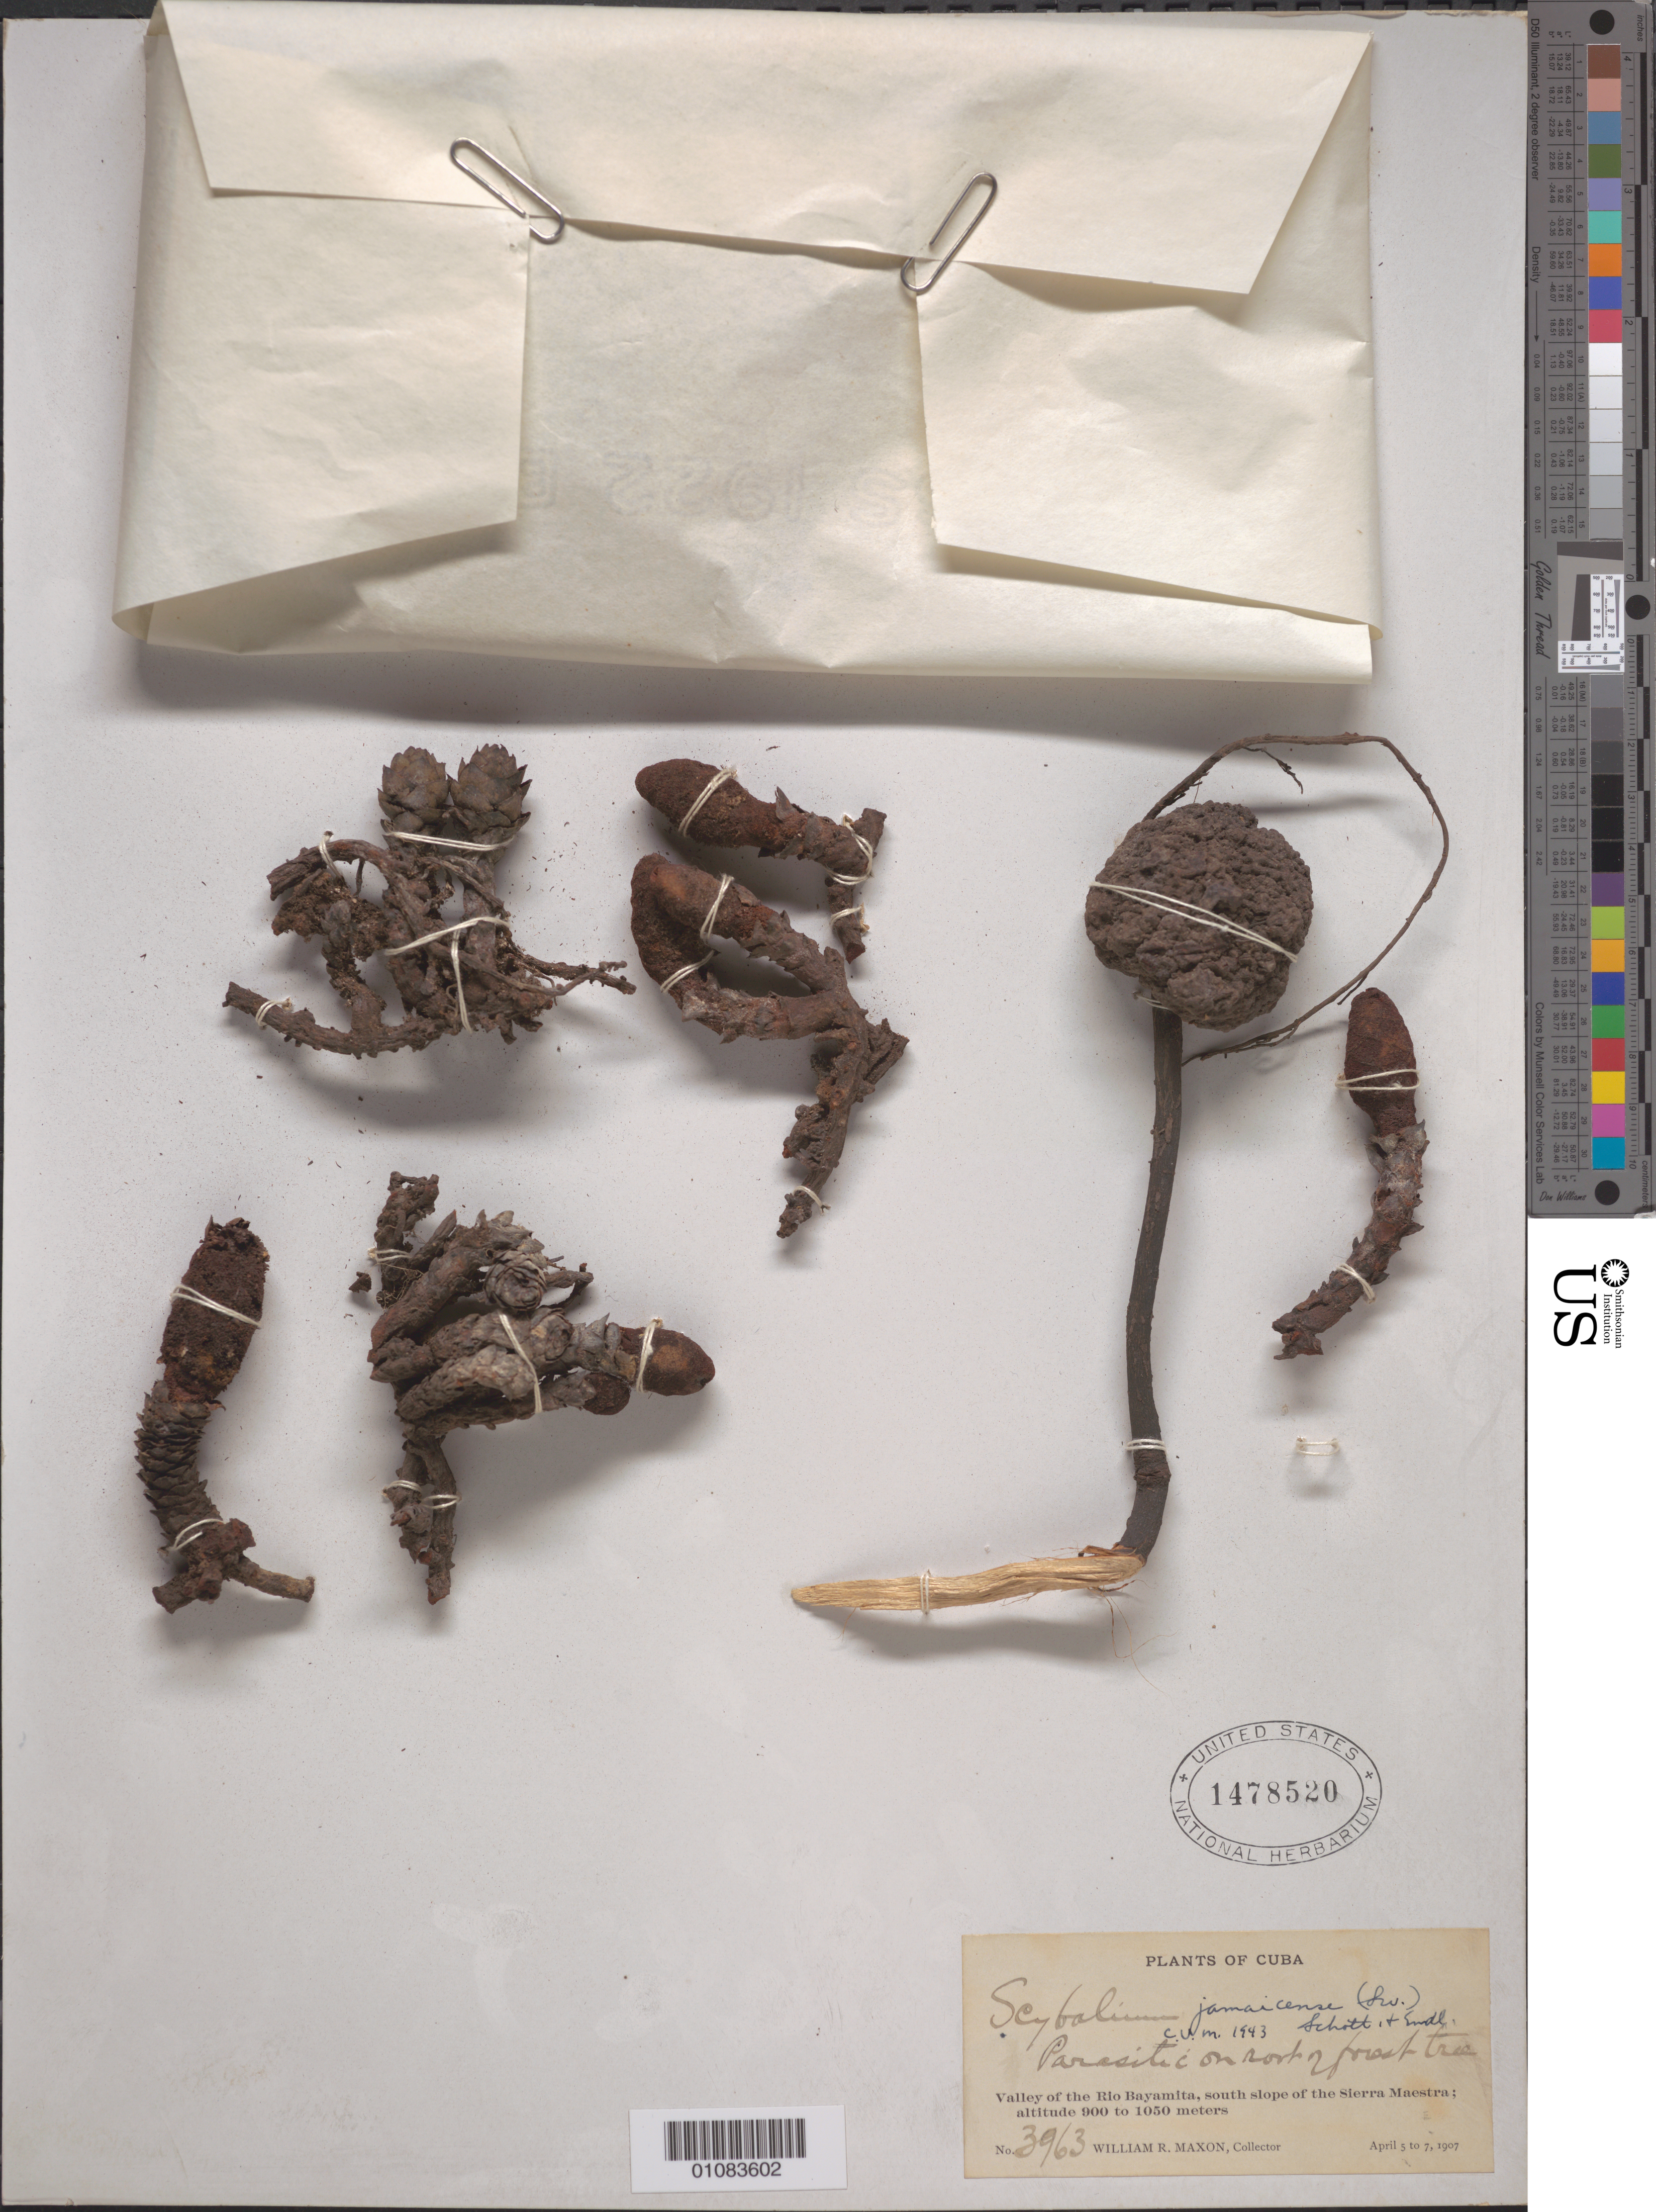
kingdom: Plantae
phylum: Tracheophyta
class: Magnoliopsida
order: Santalales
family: Balanophoraceae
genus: Scybalium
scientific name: Scybalium jamaicense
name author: (Sw.) Schott & Endl.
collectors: W. R. Maxon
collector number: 3962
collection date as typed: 05 Apr 1907 to 07 Apr 1907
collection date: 1907-04-05/1907-04-07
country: Cuba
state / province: Santiago de Cuba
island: Cuba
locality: Valley of the Rio Bayamita, south slope of the Sierra Maestra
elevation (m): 900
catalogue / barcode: US 147852